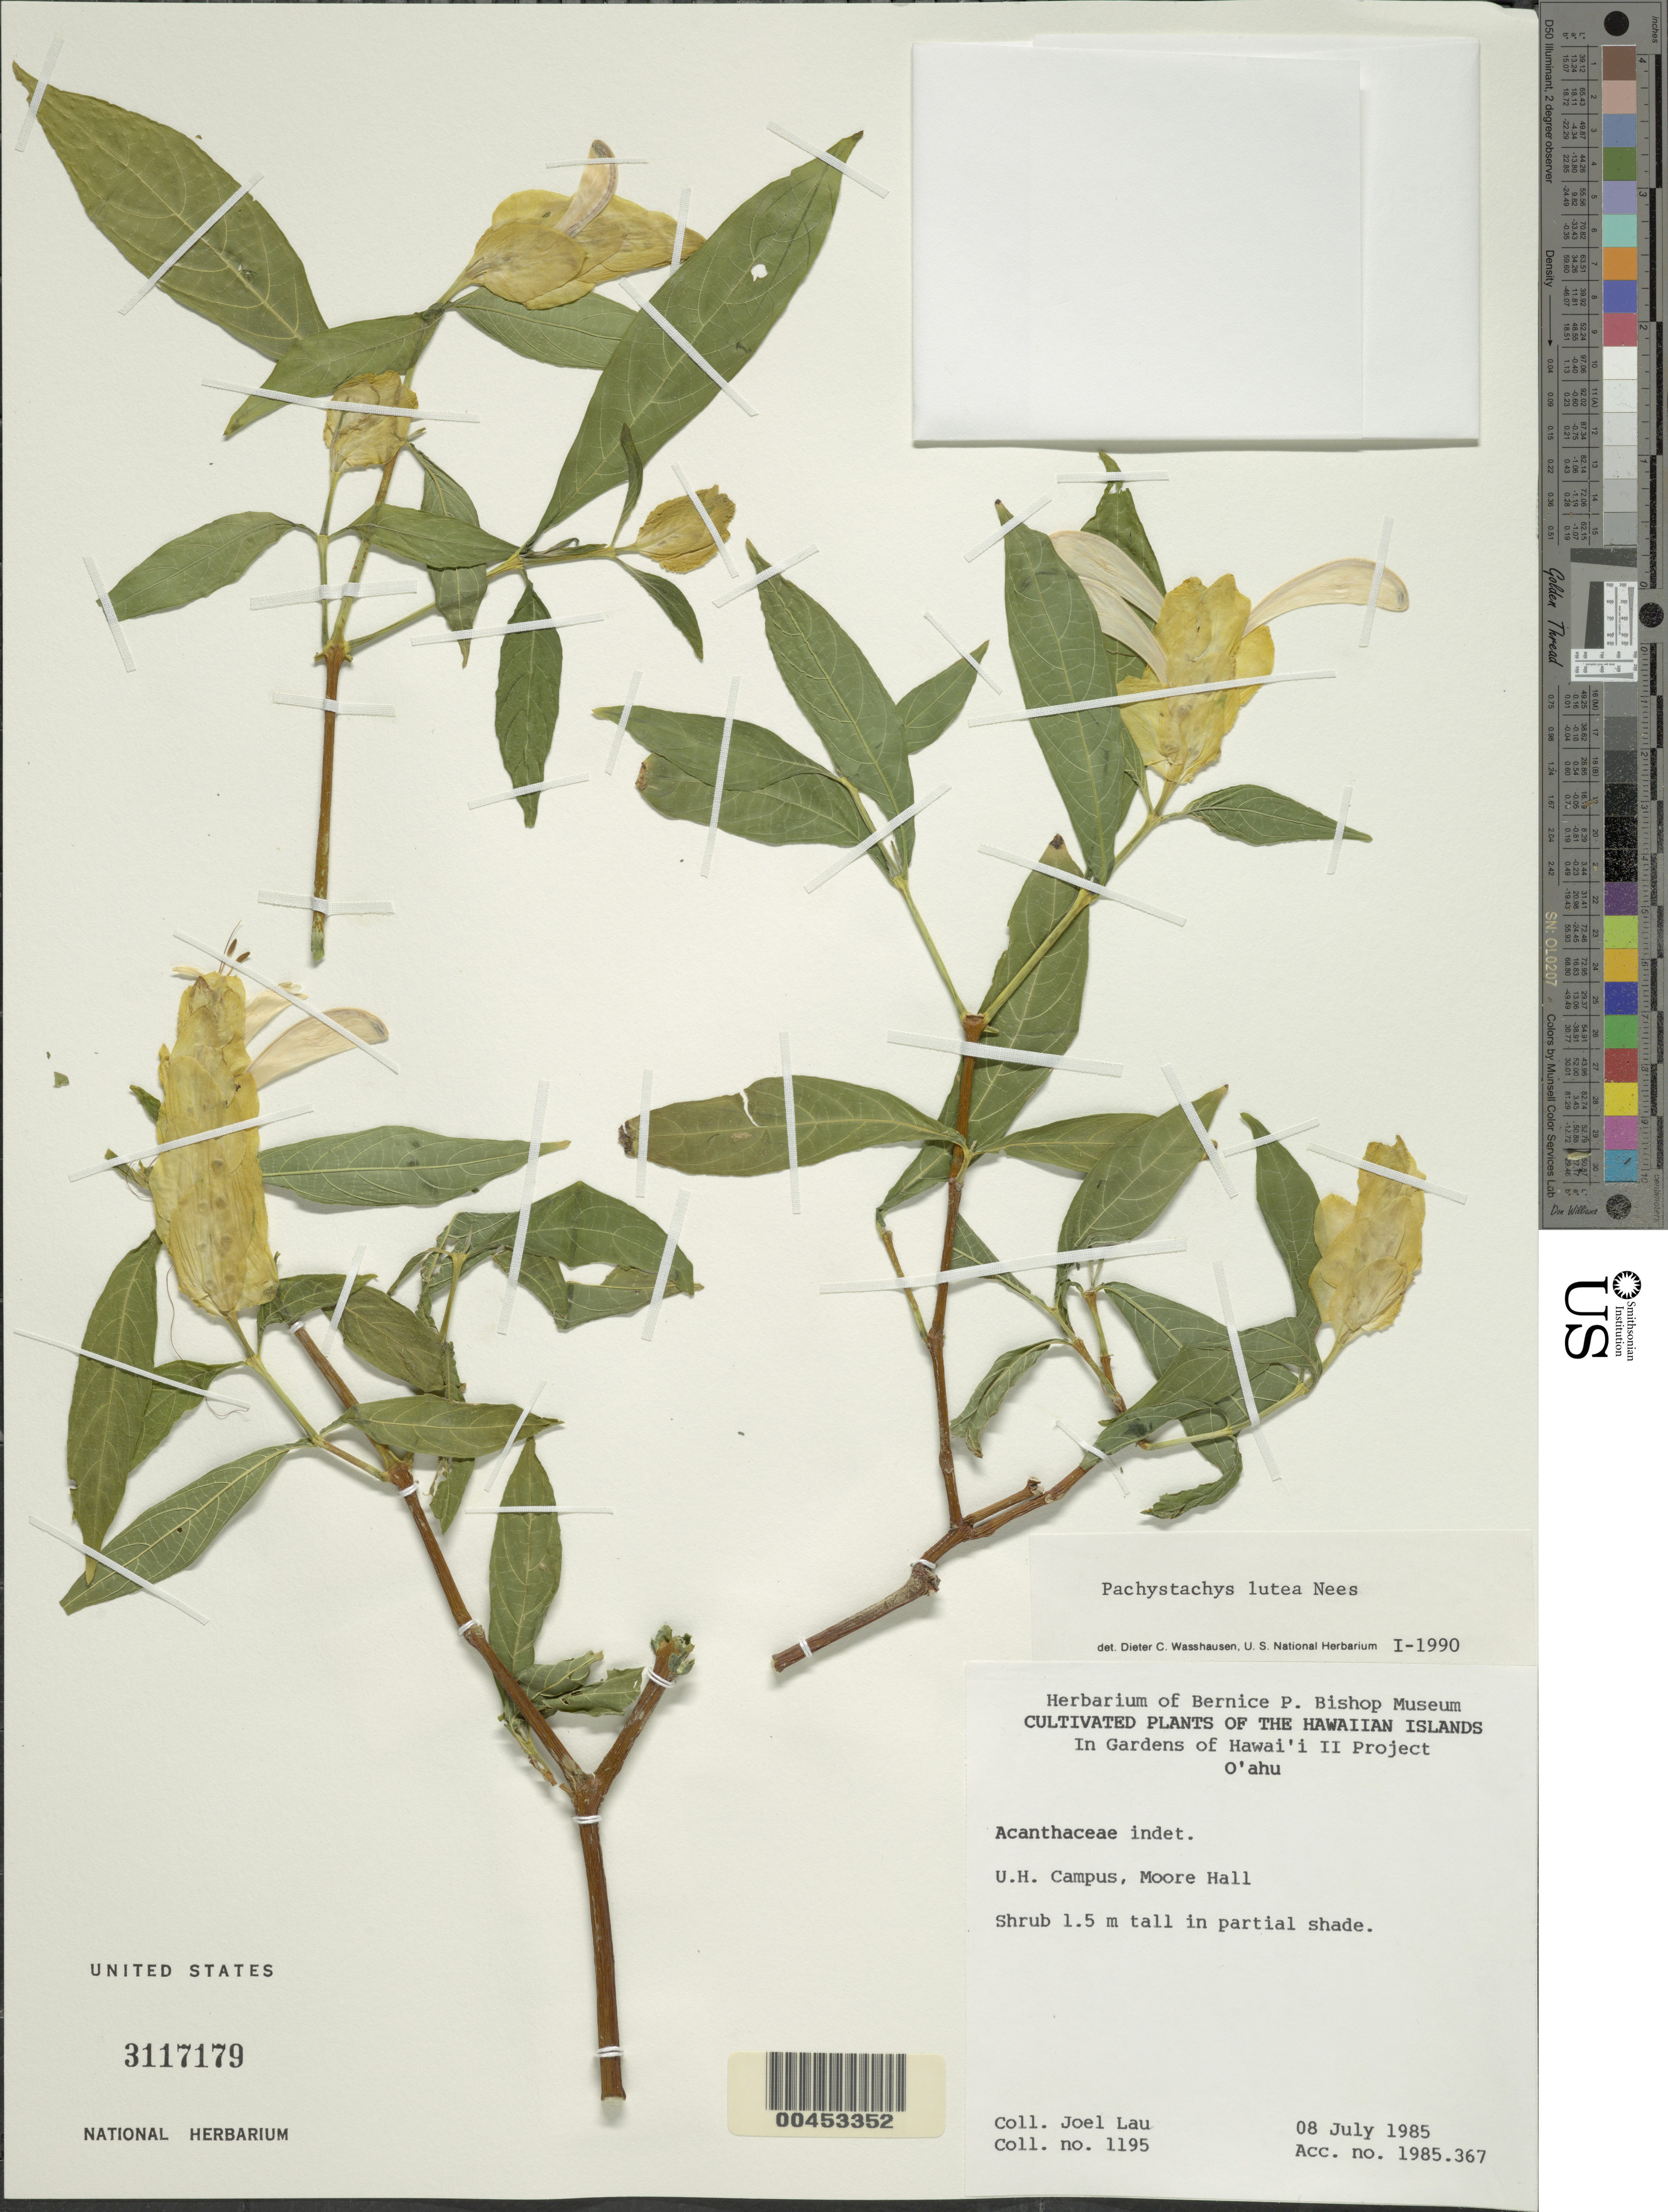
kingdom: Plantae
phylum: Tracheophyta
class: Magnoliopsida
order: Lamiales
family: Acanthaceae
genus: Pachystachys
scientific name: Pachystachys lutea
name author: Nees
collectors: J. Lau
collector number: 1195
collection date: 1985-07-08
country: United States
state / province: Hawaii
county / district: Honolulu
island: Oahu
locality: The Hawaiian Islands. U.H. Campus, Moore Hall.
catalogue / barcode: US 3117179